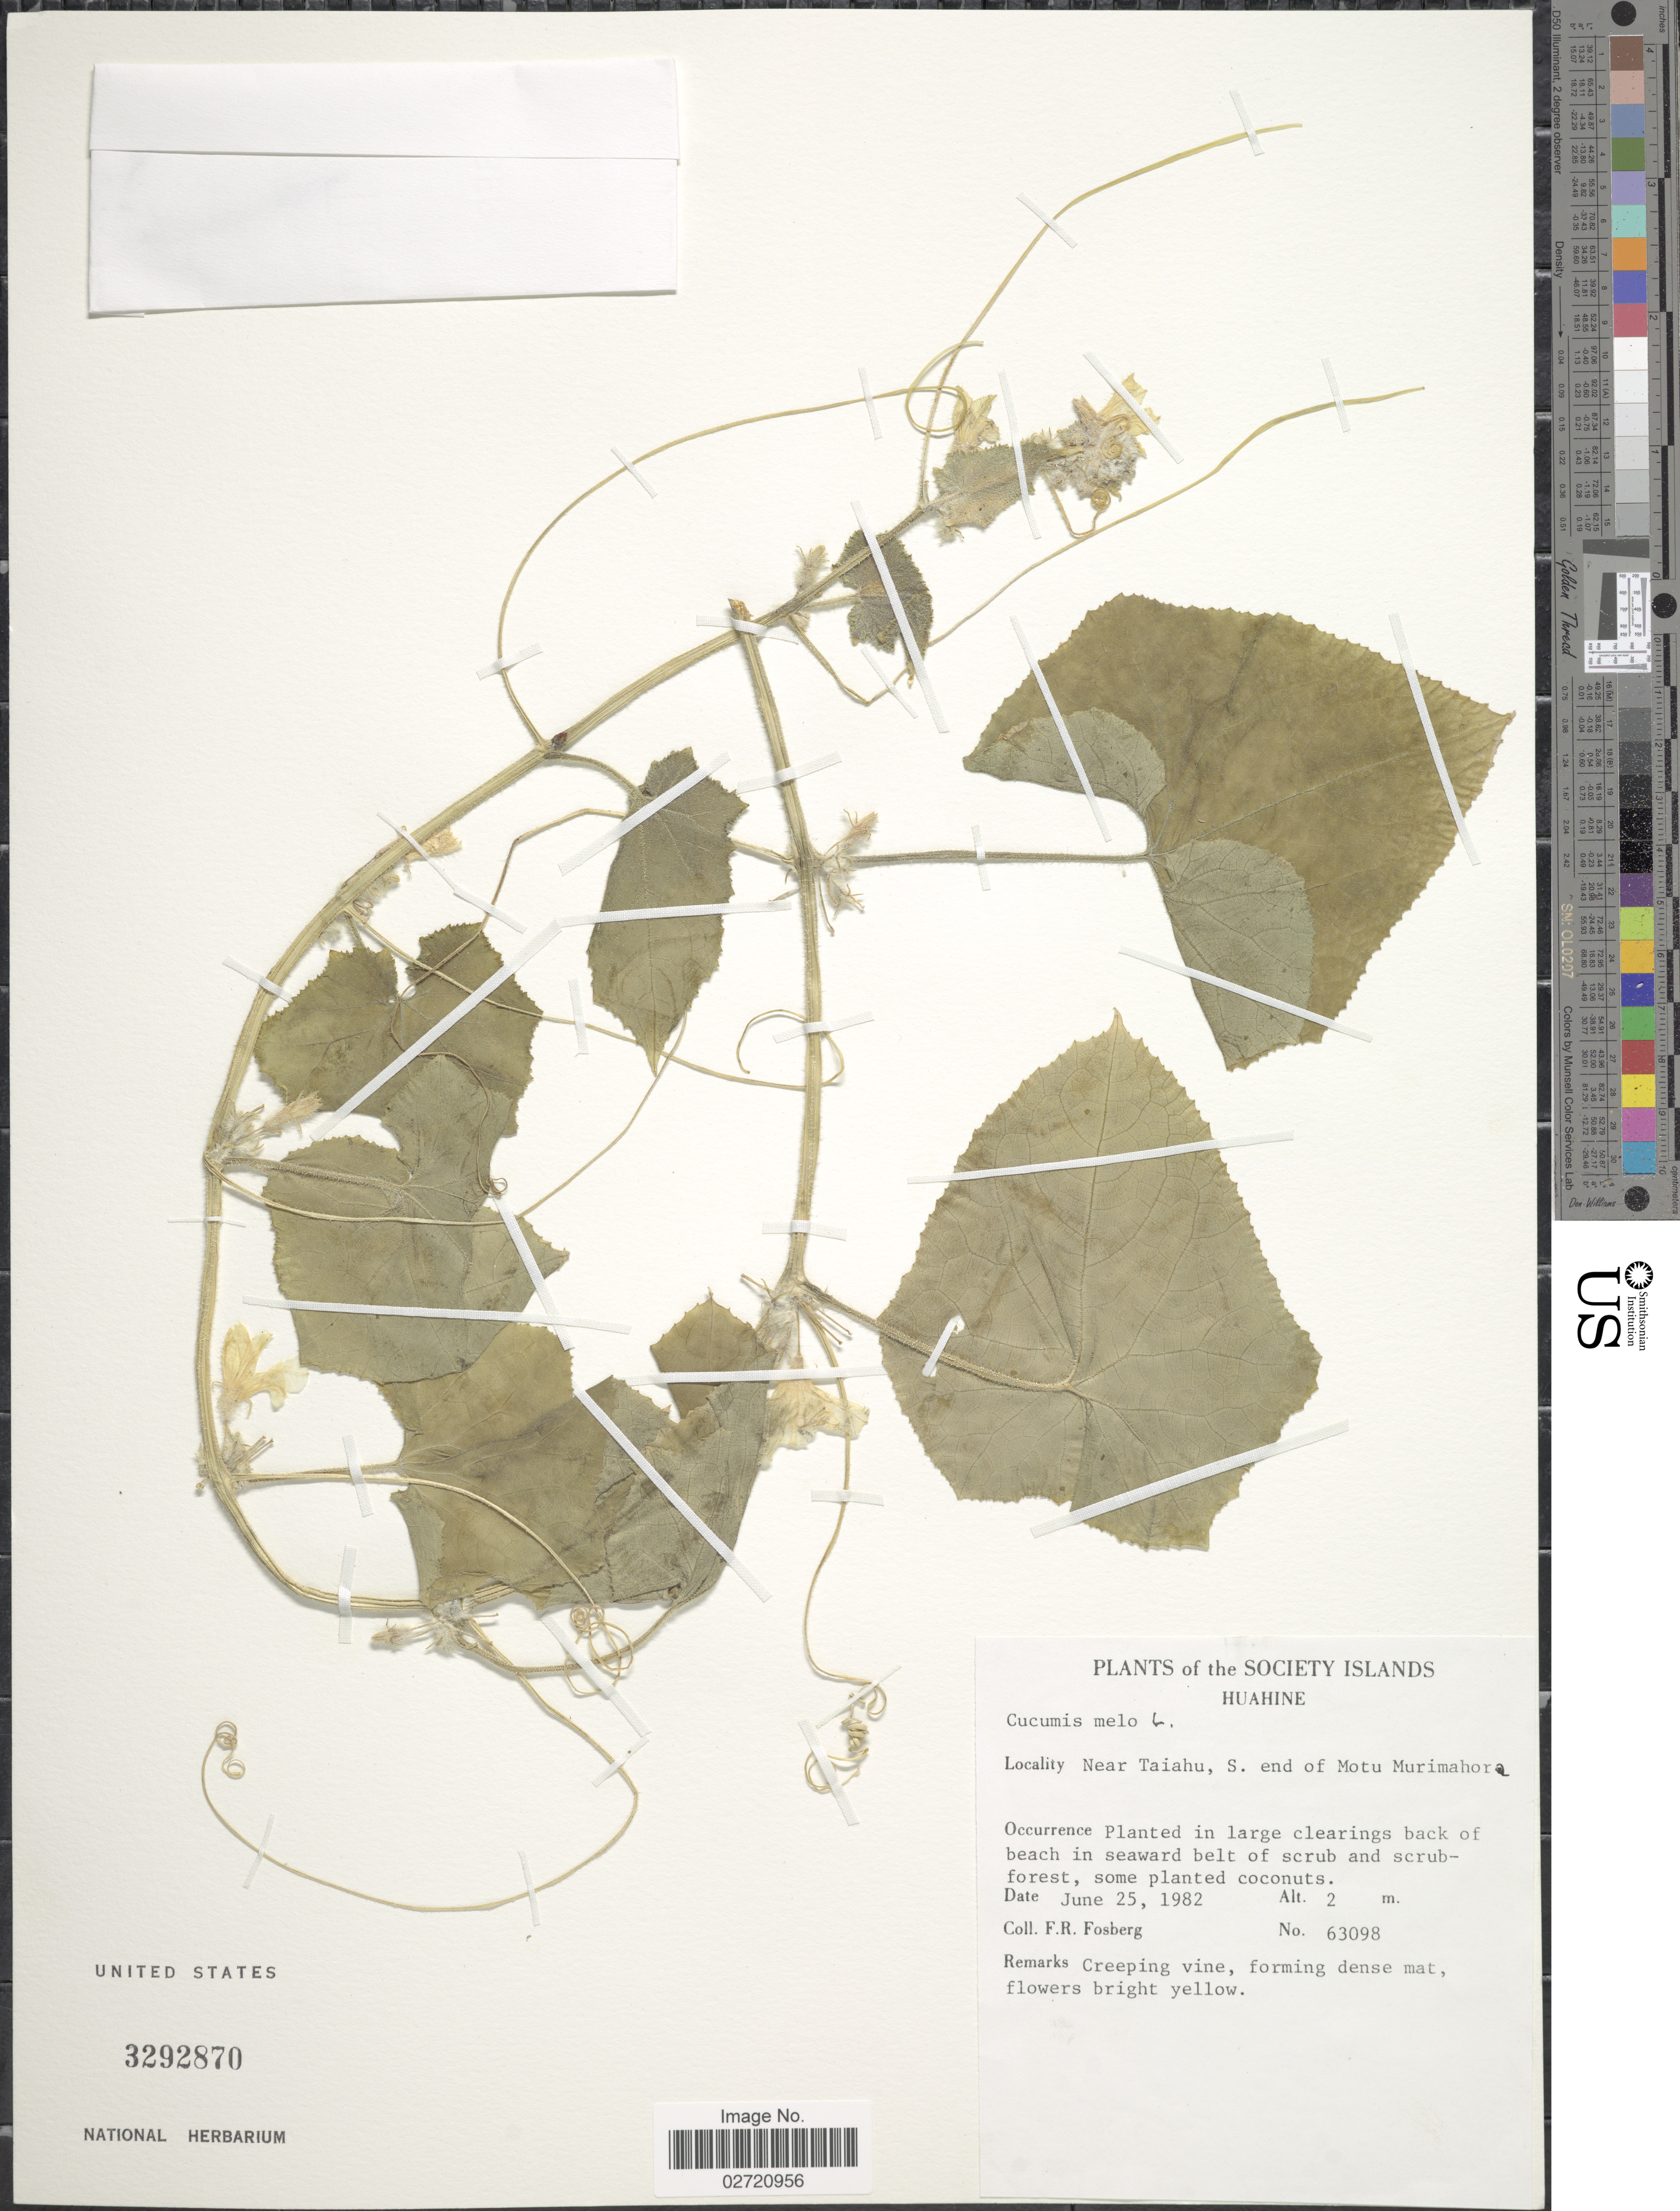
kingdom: Plantae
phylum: Tracheophyta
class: Magnoliopsida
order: Cucurbitales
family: Cucurbitaceae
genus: Cucumis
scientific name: Cucumis melo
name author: L.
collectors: F. R. Fosberg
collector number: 63098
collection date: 1982-06-25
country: French Polynesia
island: Huahine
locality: Society Islands. Huahine. Near Taiahu, S. end of Motu Murimahora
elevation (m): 2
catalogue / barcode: US 3292870